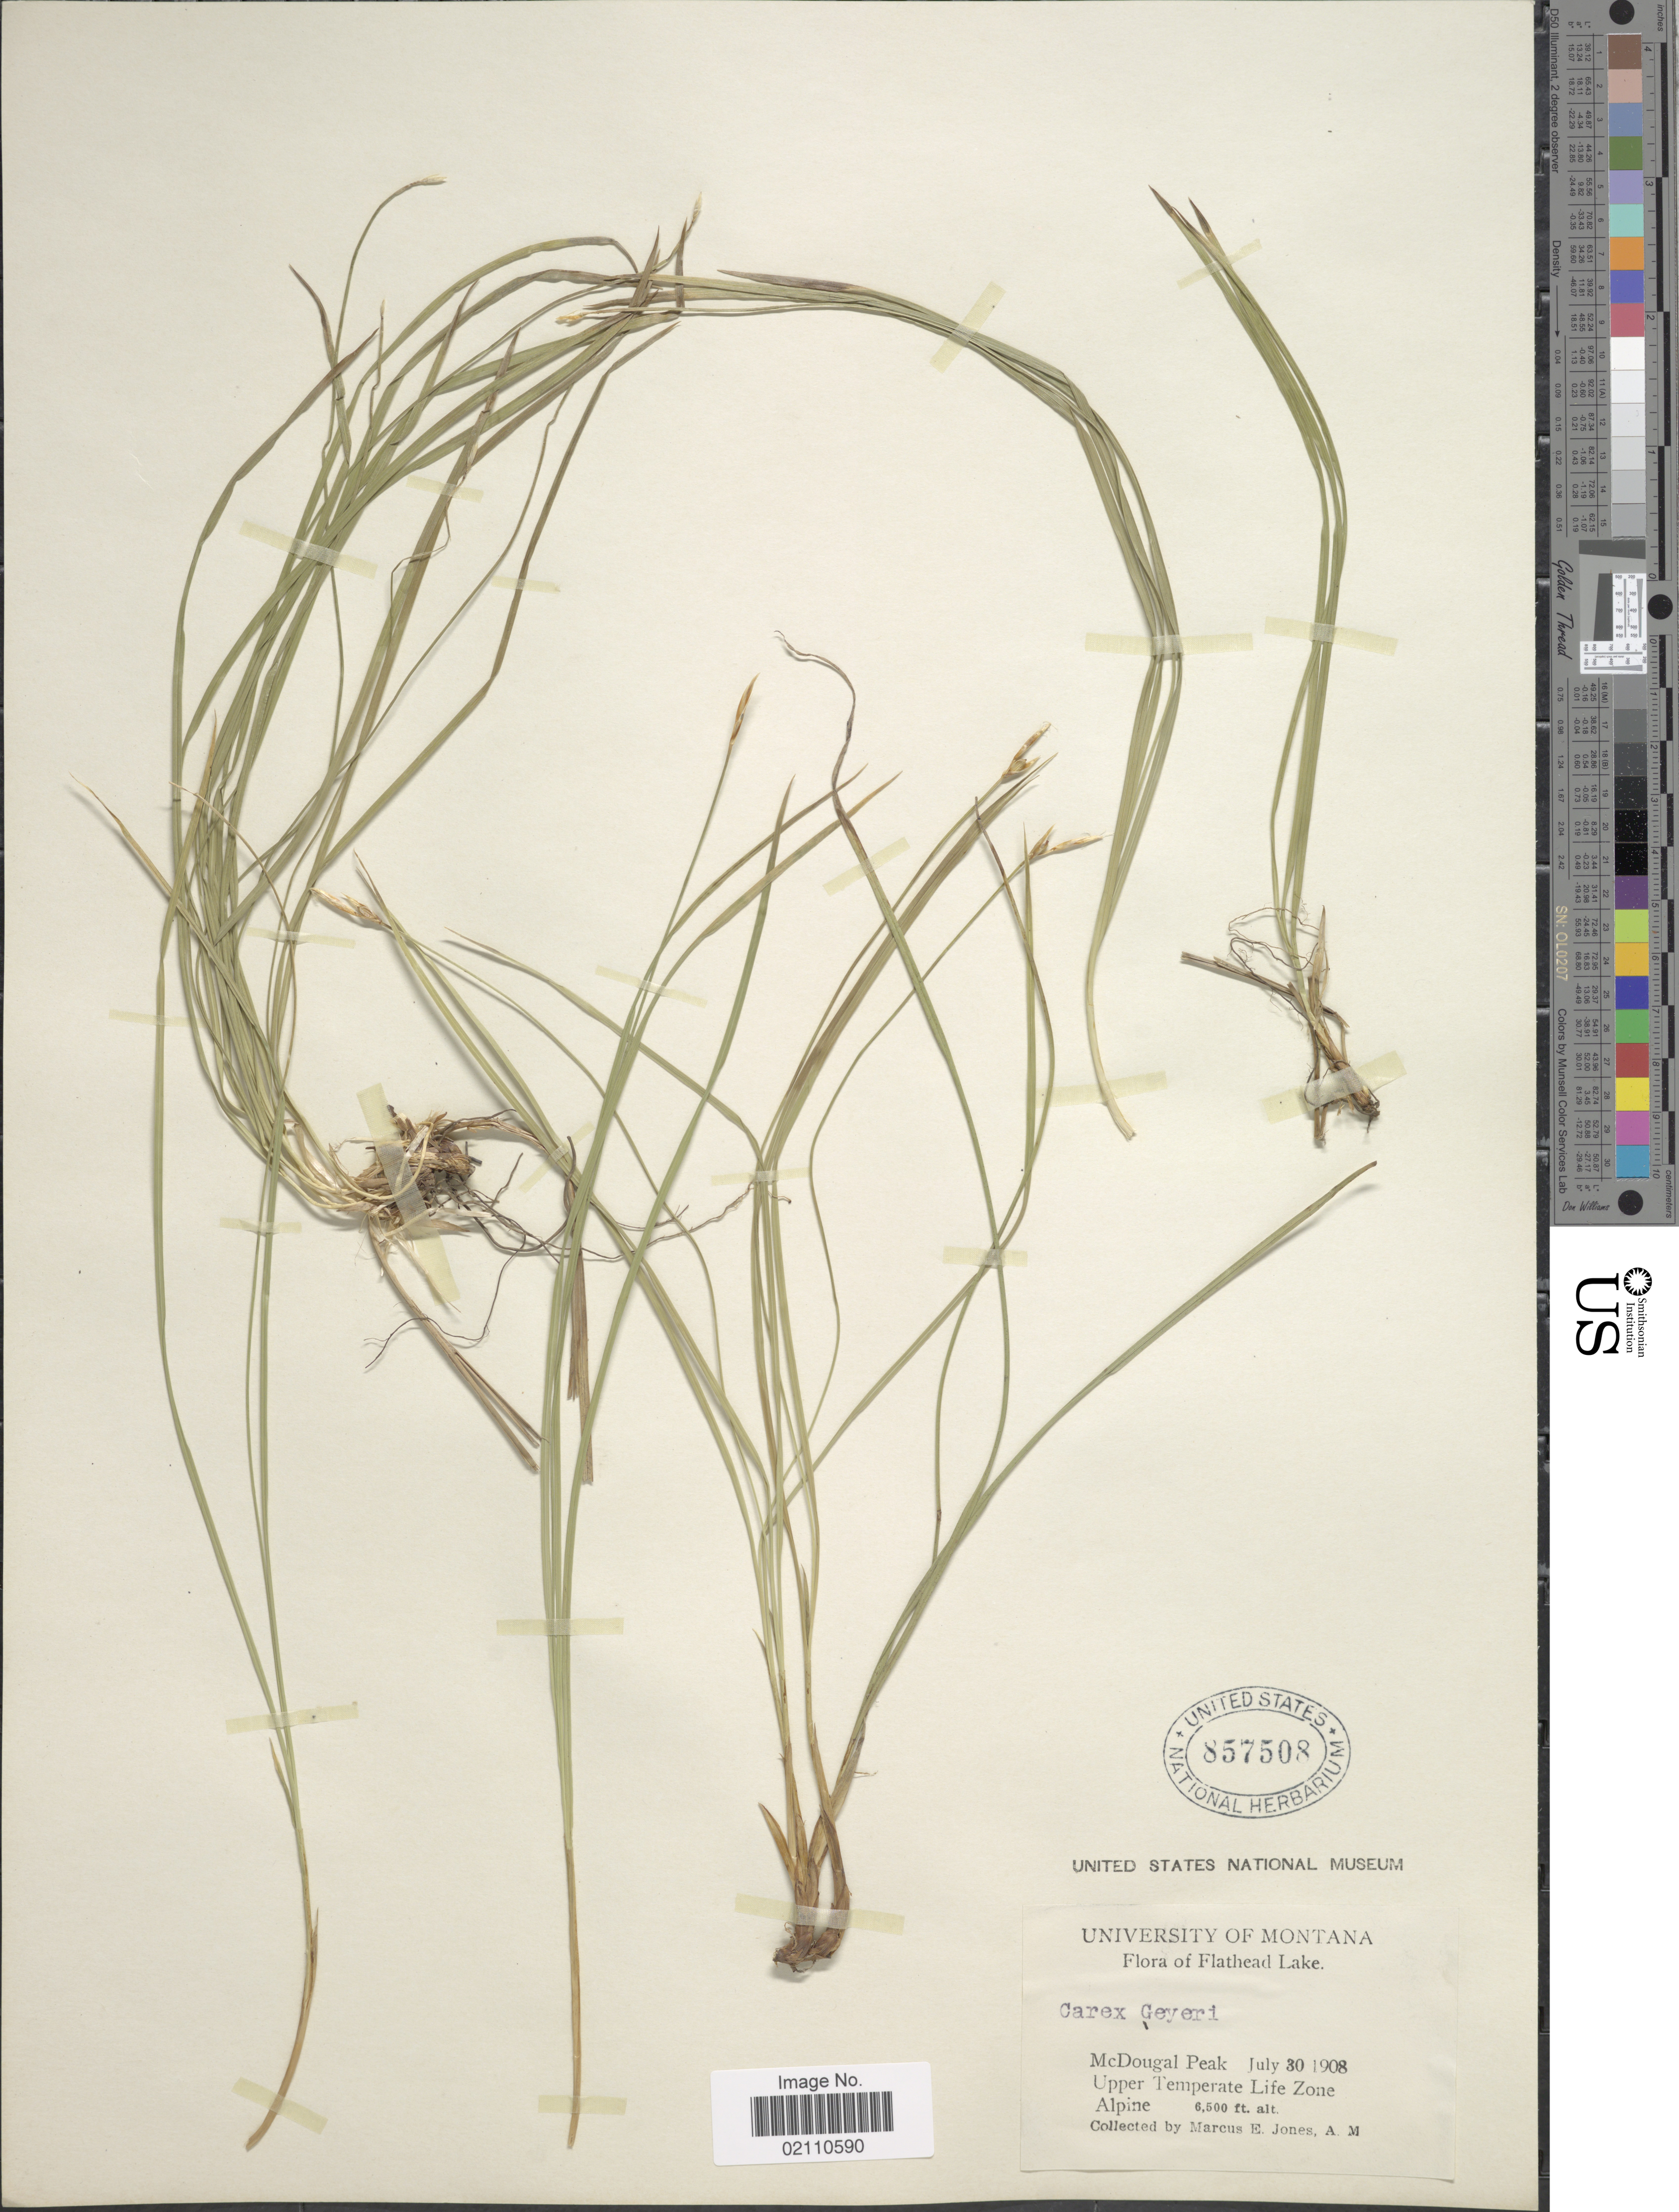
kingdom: Plantae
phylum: Tracheophyta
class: Liliopsida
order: Poales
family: Cyperaceae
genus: Carex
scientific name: Carex geyeri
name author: Boott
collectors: M. E. Jones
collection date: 1908-07-30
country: United States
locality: Flathead Lake, McDougal Peak, Upper Temperate Life Zone, Alpine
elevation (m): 1981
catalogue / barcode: US 857508